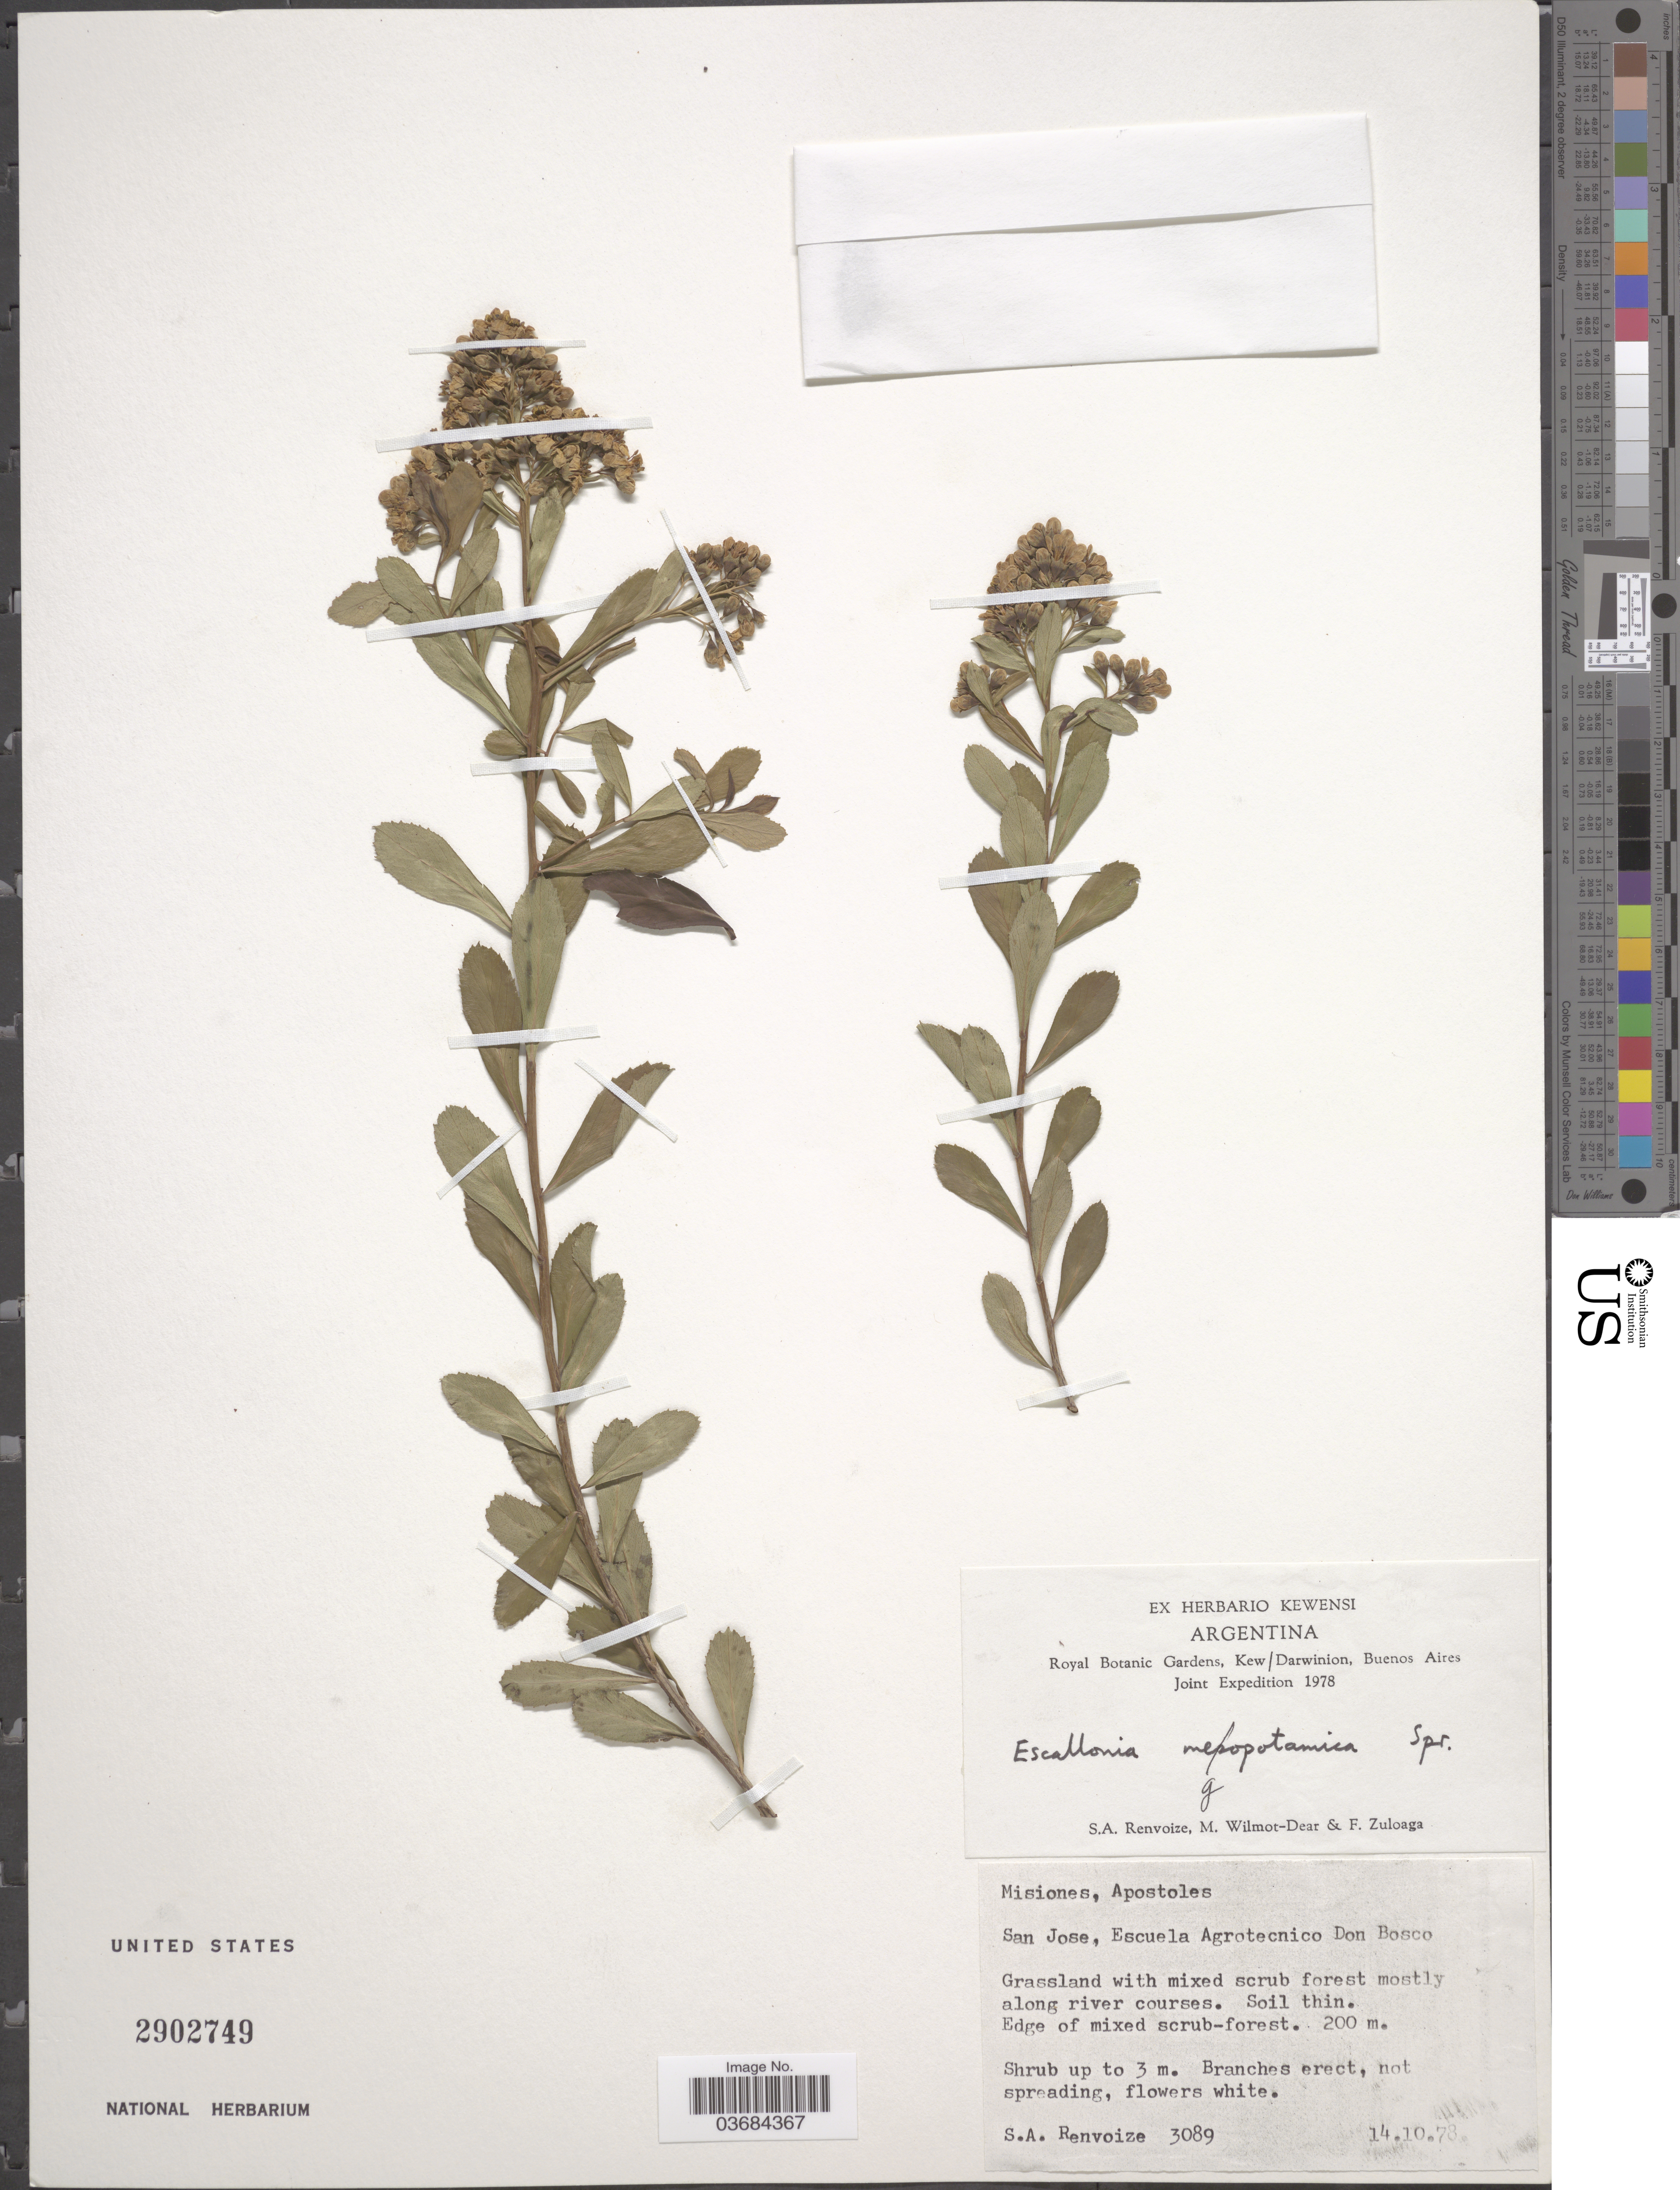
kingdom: Plantae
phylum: Tracheophyta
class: Magnoliopsida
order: Escalloniales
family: Escalloniaceae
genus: Escallonia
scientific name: Escallonia megapotamica var. megapotamica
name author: Spreng.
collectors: S. A. Renvoize, M. Wilmot-Dear & F. Zuloaga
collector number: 3089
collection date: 1978-10-14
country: Argentina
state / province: Misiones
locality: Royal Botanic Gardens, Kew/Darwinion, Buenos Aires Joint Expedition 1978. Apostoles. San Jose, Escuela Agrotecnico Don Bosco.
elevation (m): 200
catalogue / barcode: US 2902749